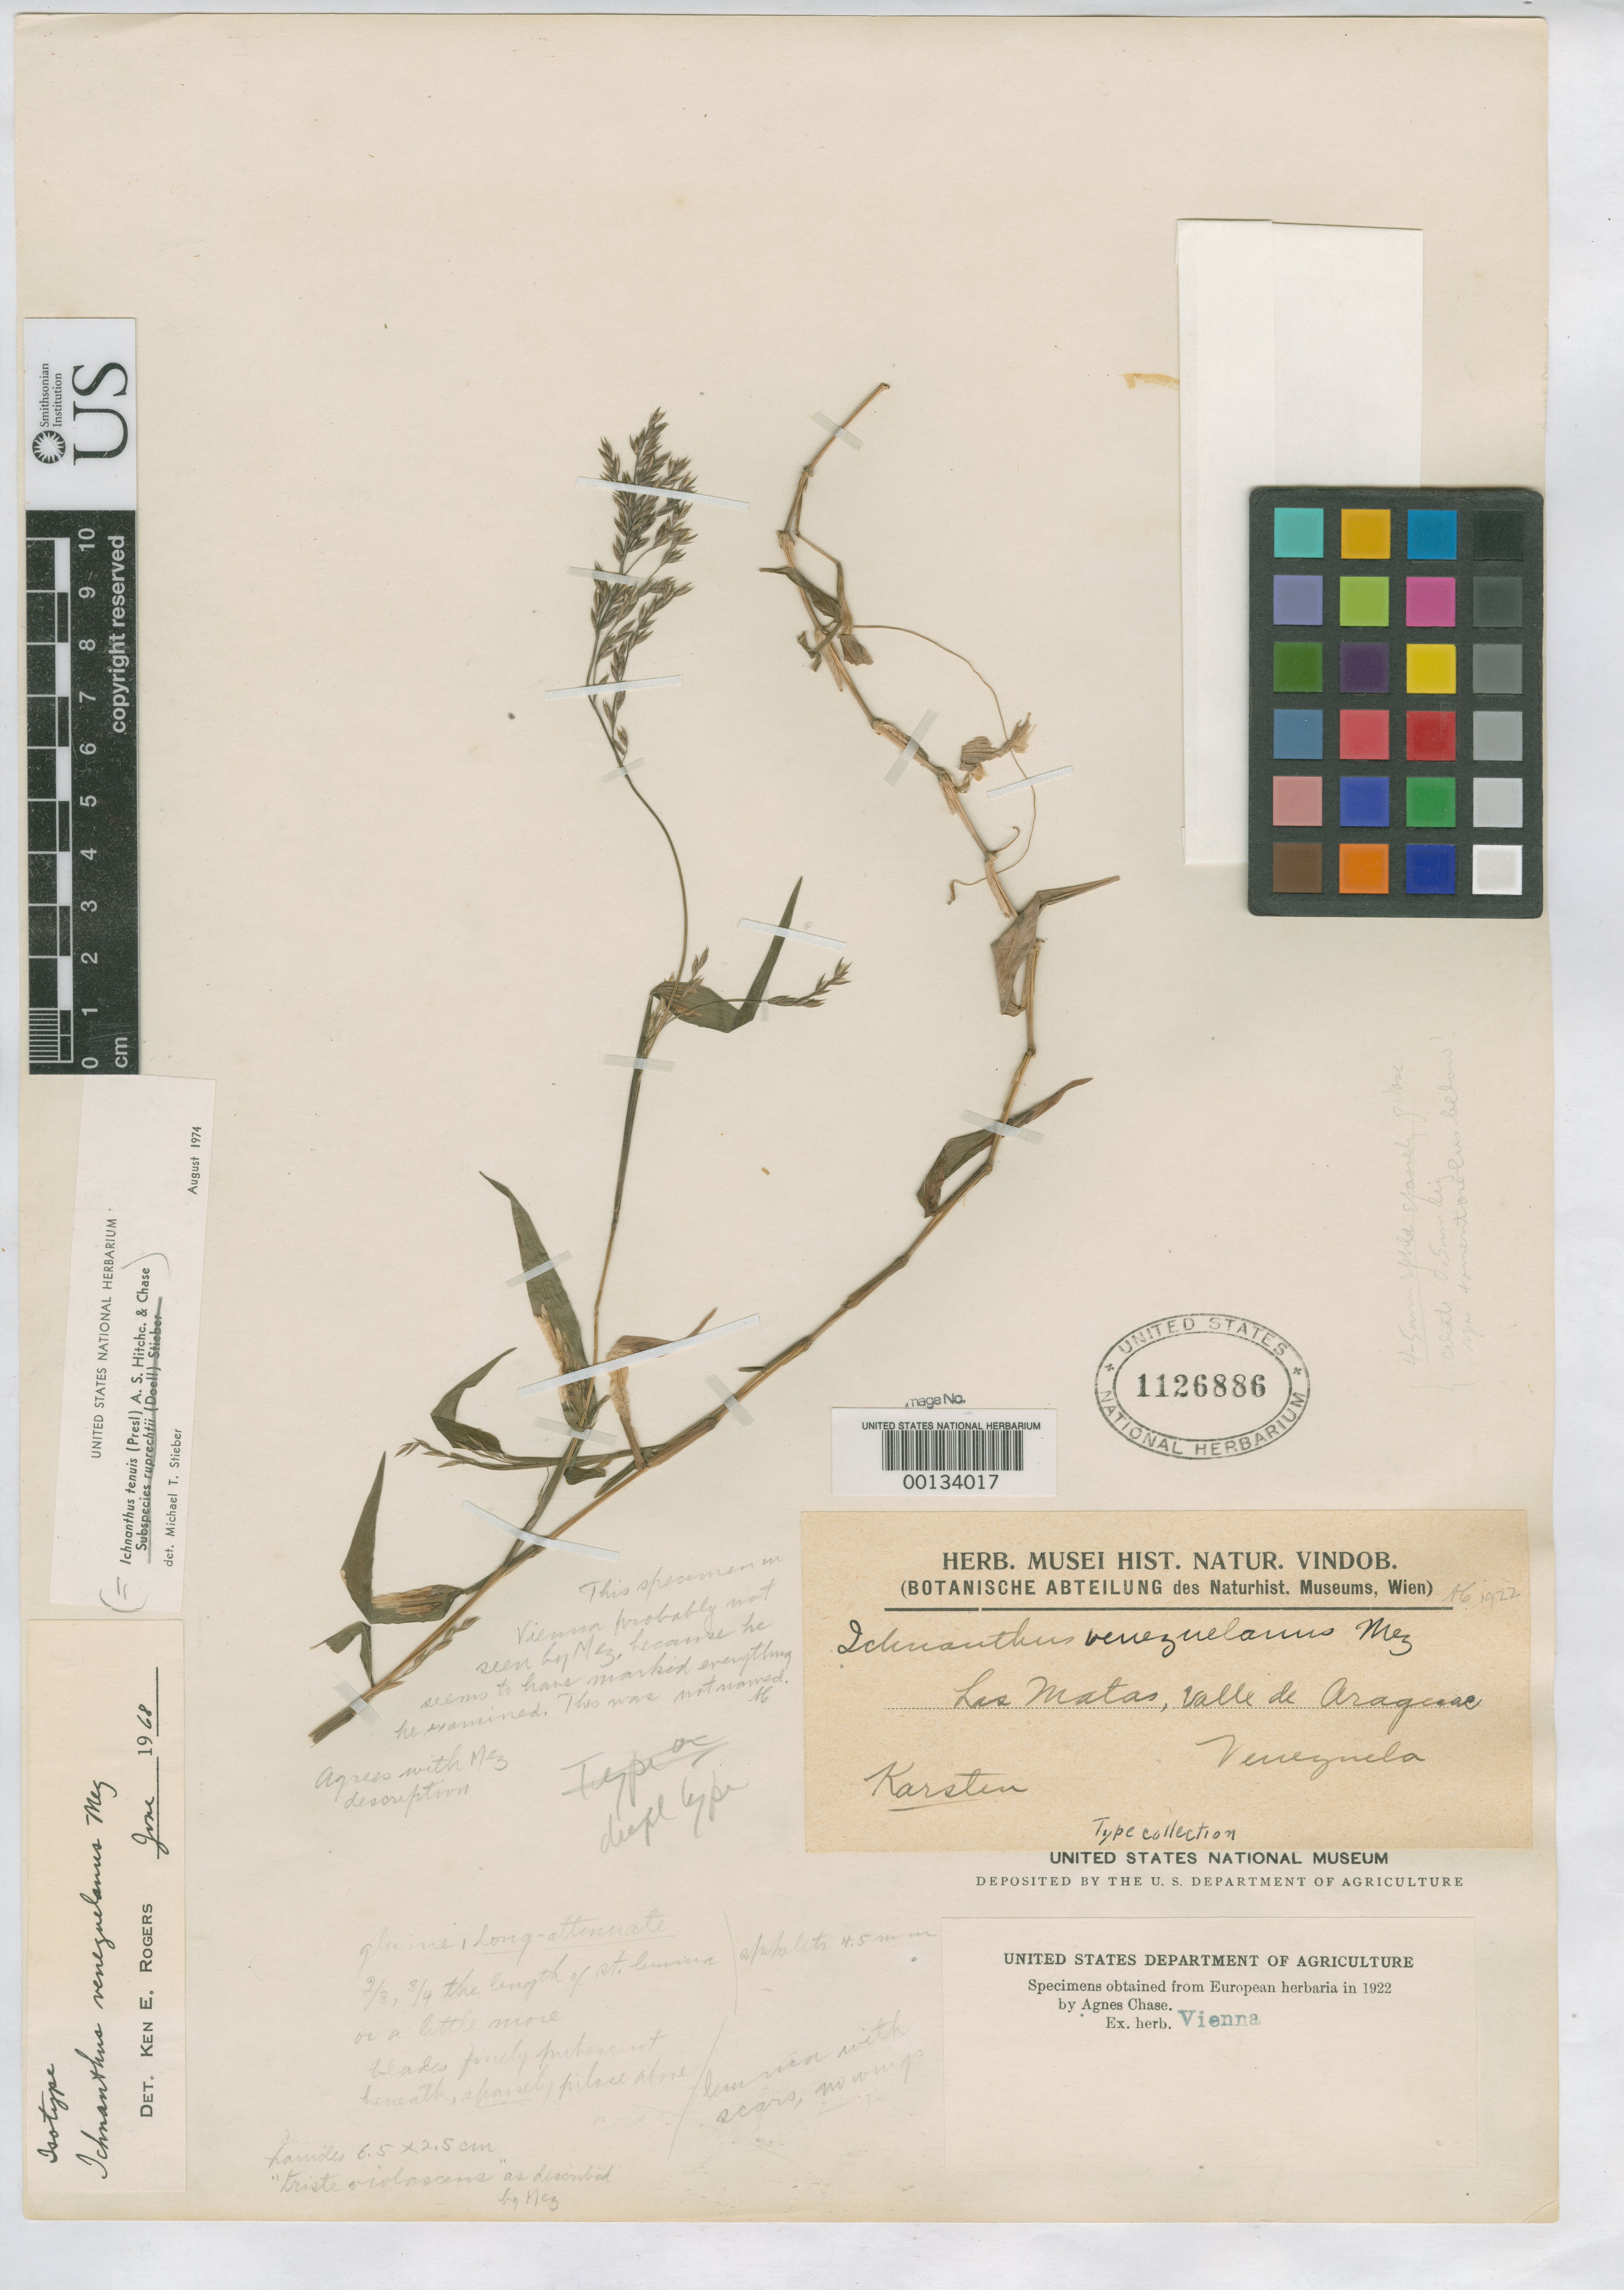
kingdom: Plantae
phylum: Tracheophyta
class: Liliopsida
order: Poales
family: Poaceae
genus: Ichnanthus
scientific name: Ichnanthus venezuelanus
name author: Mez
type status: Isotype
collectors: H. Karsten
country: Venezuela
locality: Las Matas, Valle de Araguae.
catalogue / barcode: US 1126886